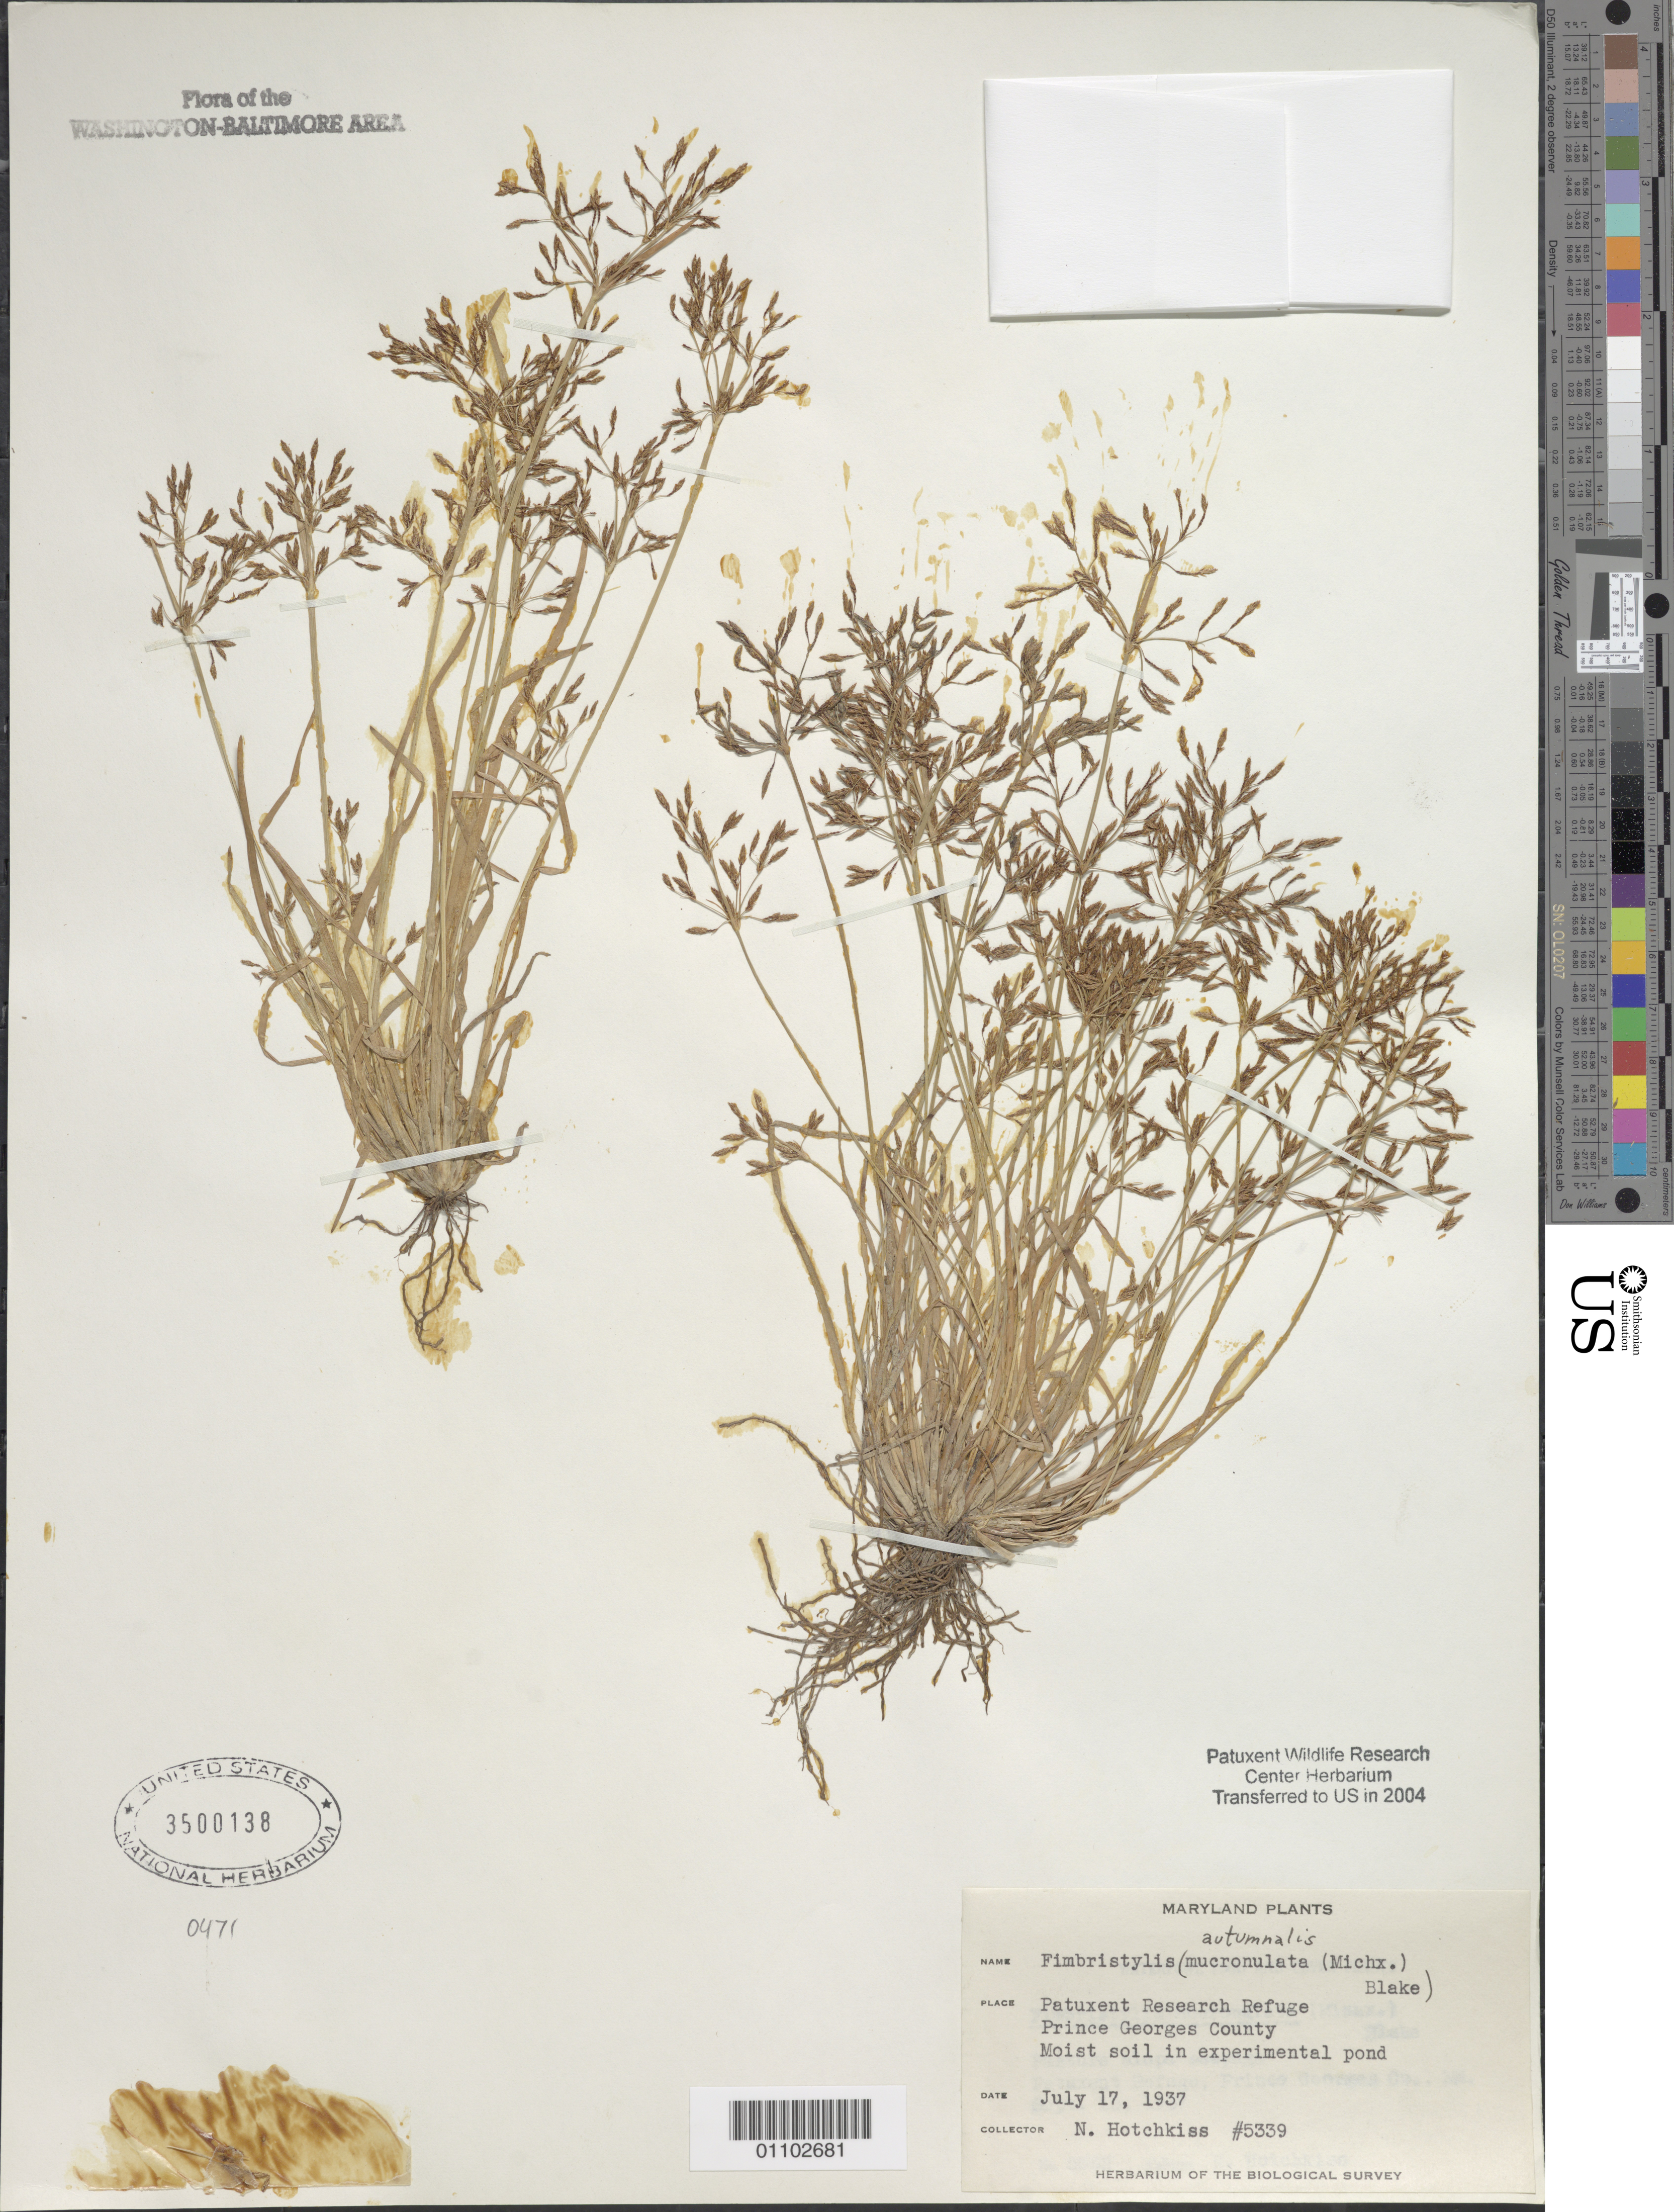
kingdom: Plantae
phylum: Tracheophyta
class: Liliopsida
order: Poales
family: Cyperaceae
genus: Fimbristylis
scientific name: Fimbristylis autumnalis (L.) Roem. & Schult.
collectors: N. Hotchkiss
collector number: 5339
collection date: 1937-07-17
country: United States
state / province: Maryland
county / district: Prince George's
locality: Patuxent Research Refuge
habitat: Moist soil in experimental pond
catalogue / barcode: US 3500138